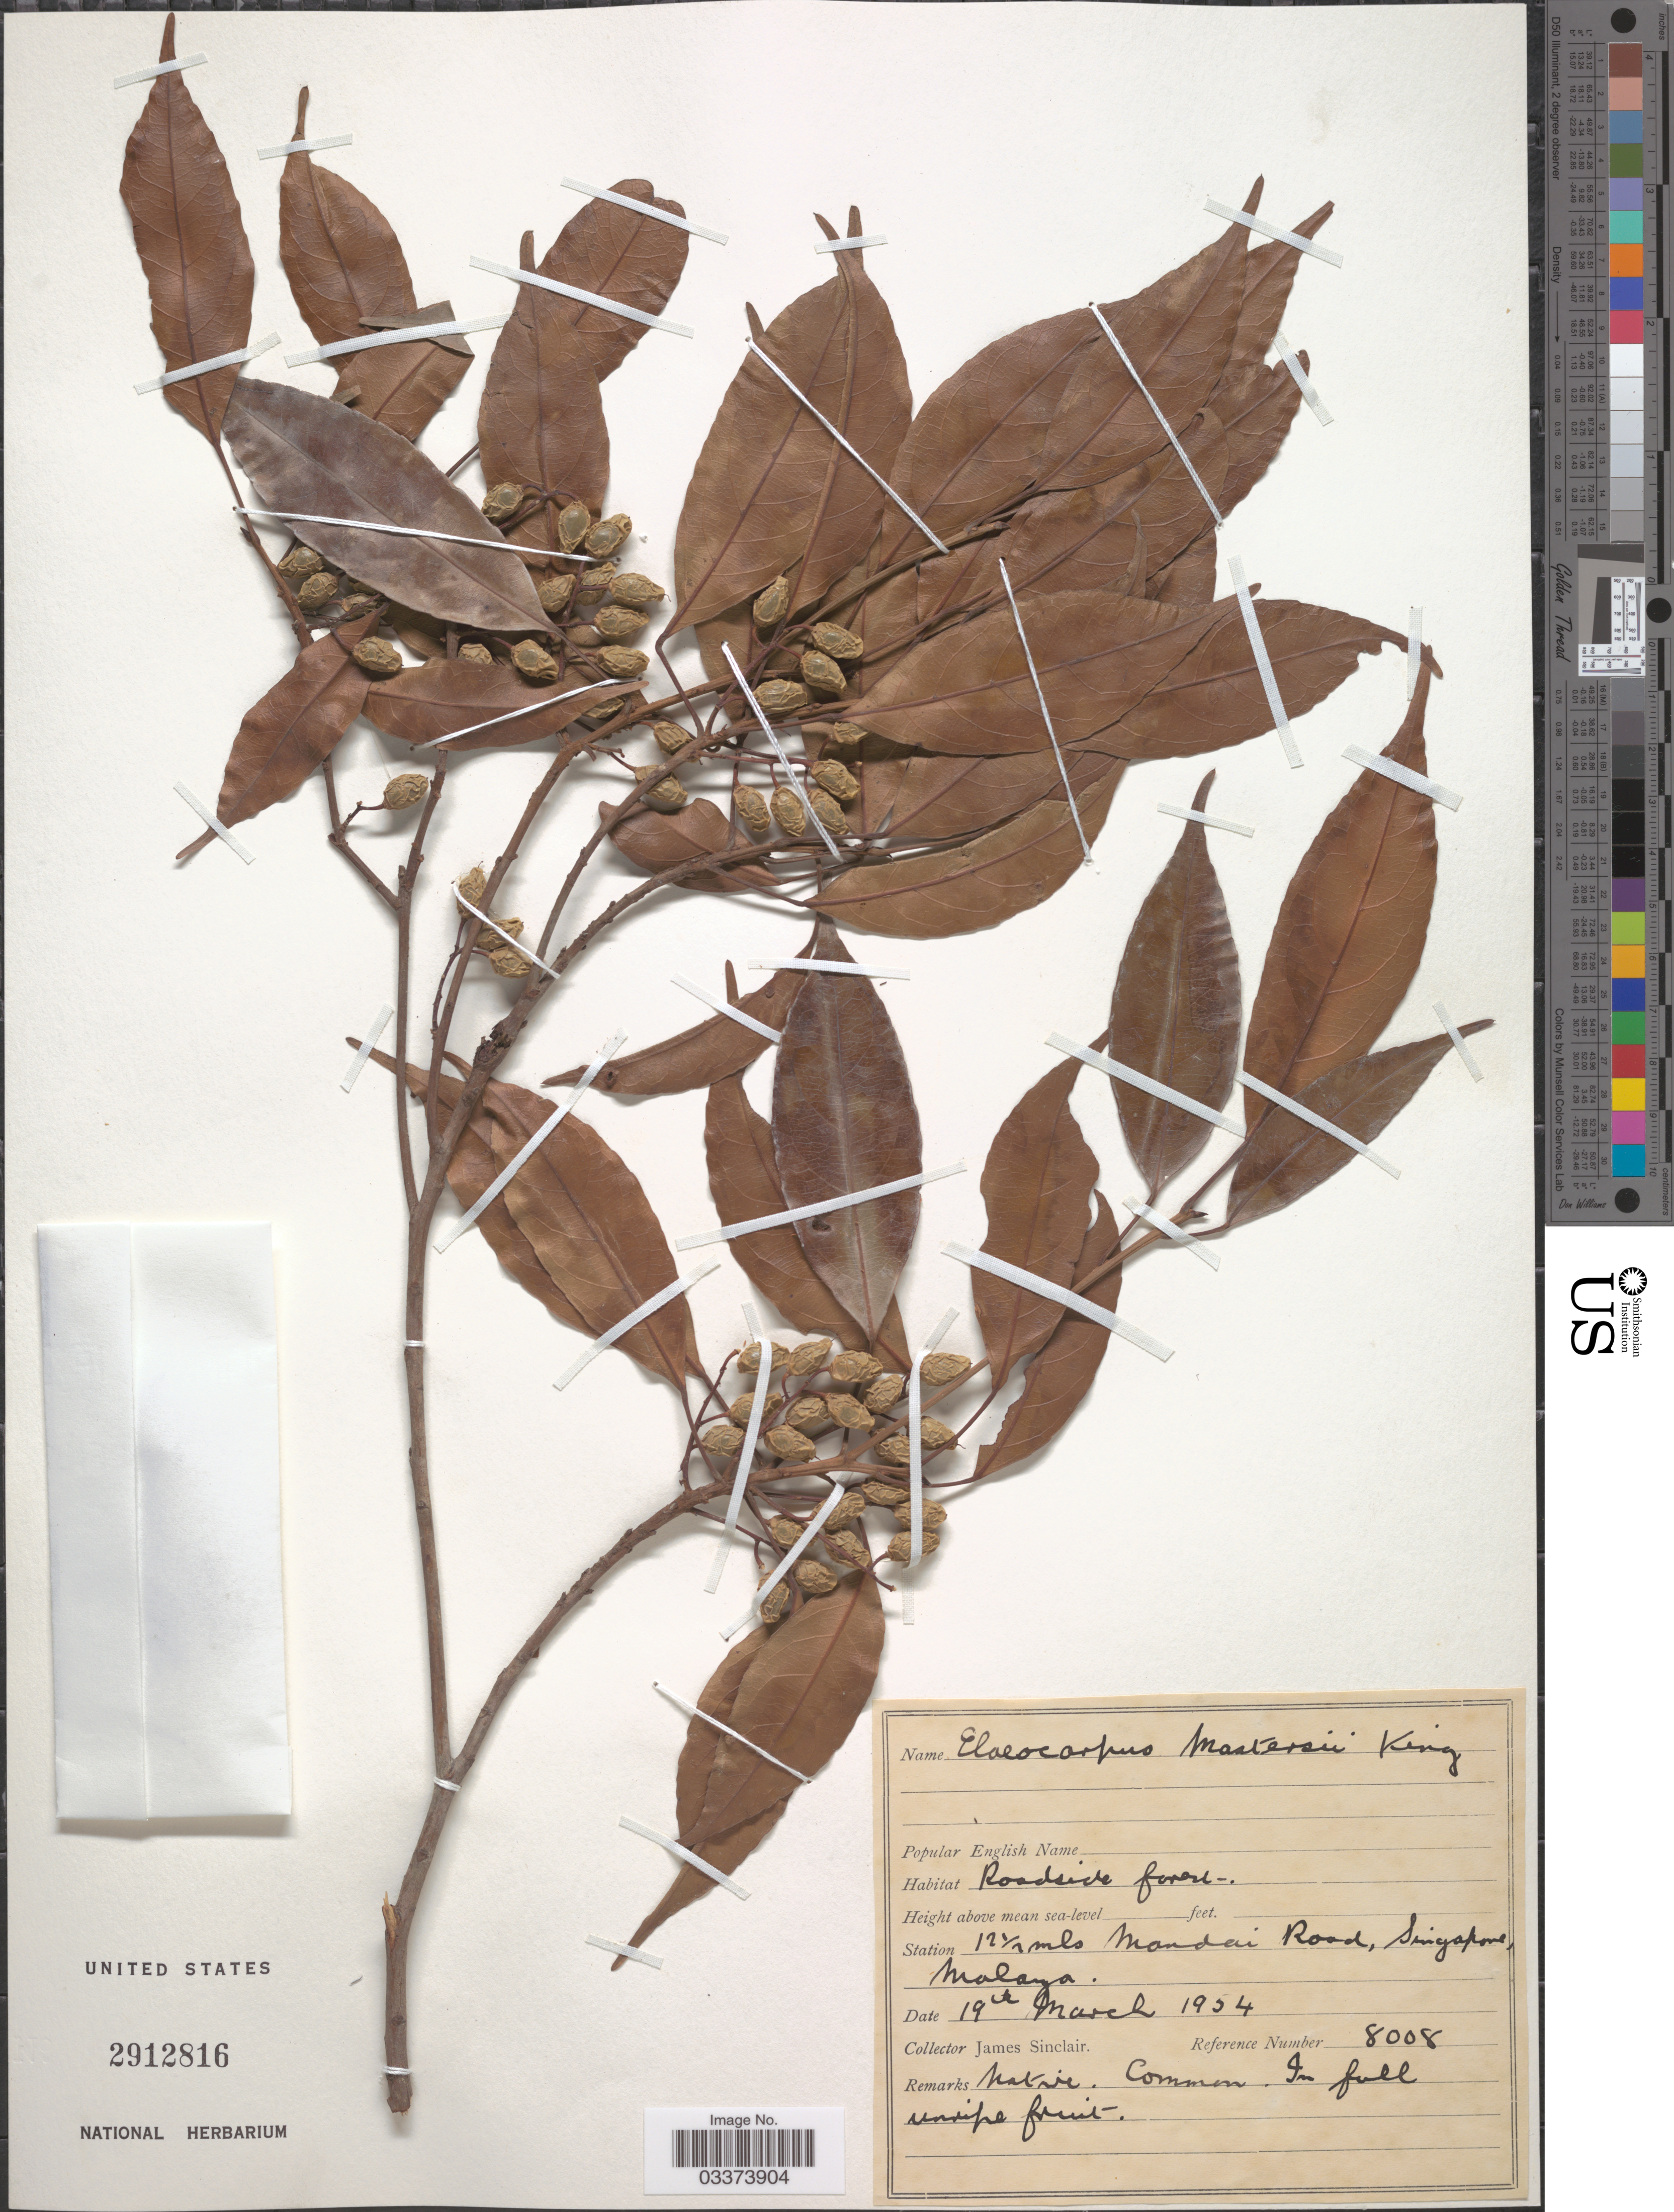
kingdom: Plantae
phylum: Tracheophyta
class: Magnoliopsida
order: Oxalidales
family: Elaeocarpaceae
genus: Elaeocarpus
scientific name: Elaeocarpus mastersii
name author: King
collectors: J. Sinclair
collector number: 8008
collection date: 1954-03-19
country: Singapore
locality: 12½ mls Mandai Road, Malaya.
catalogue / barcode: US 2912816